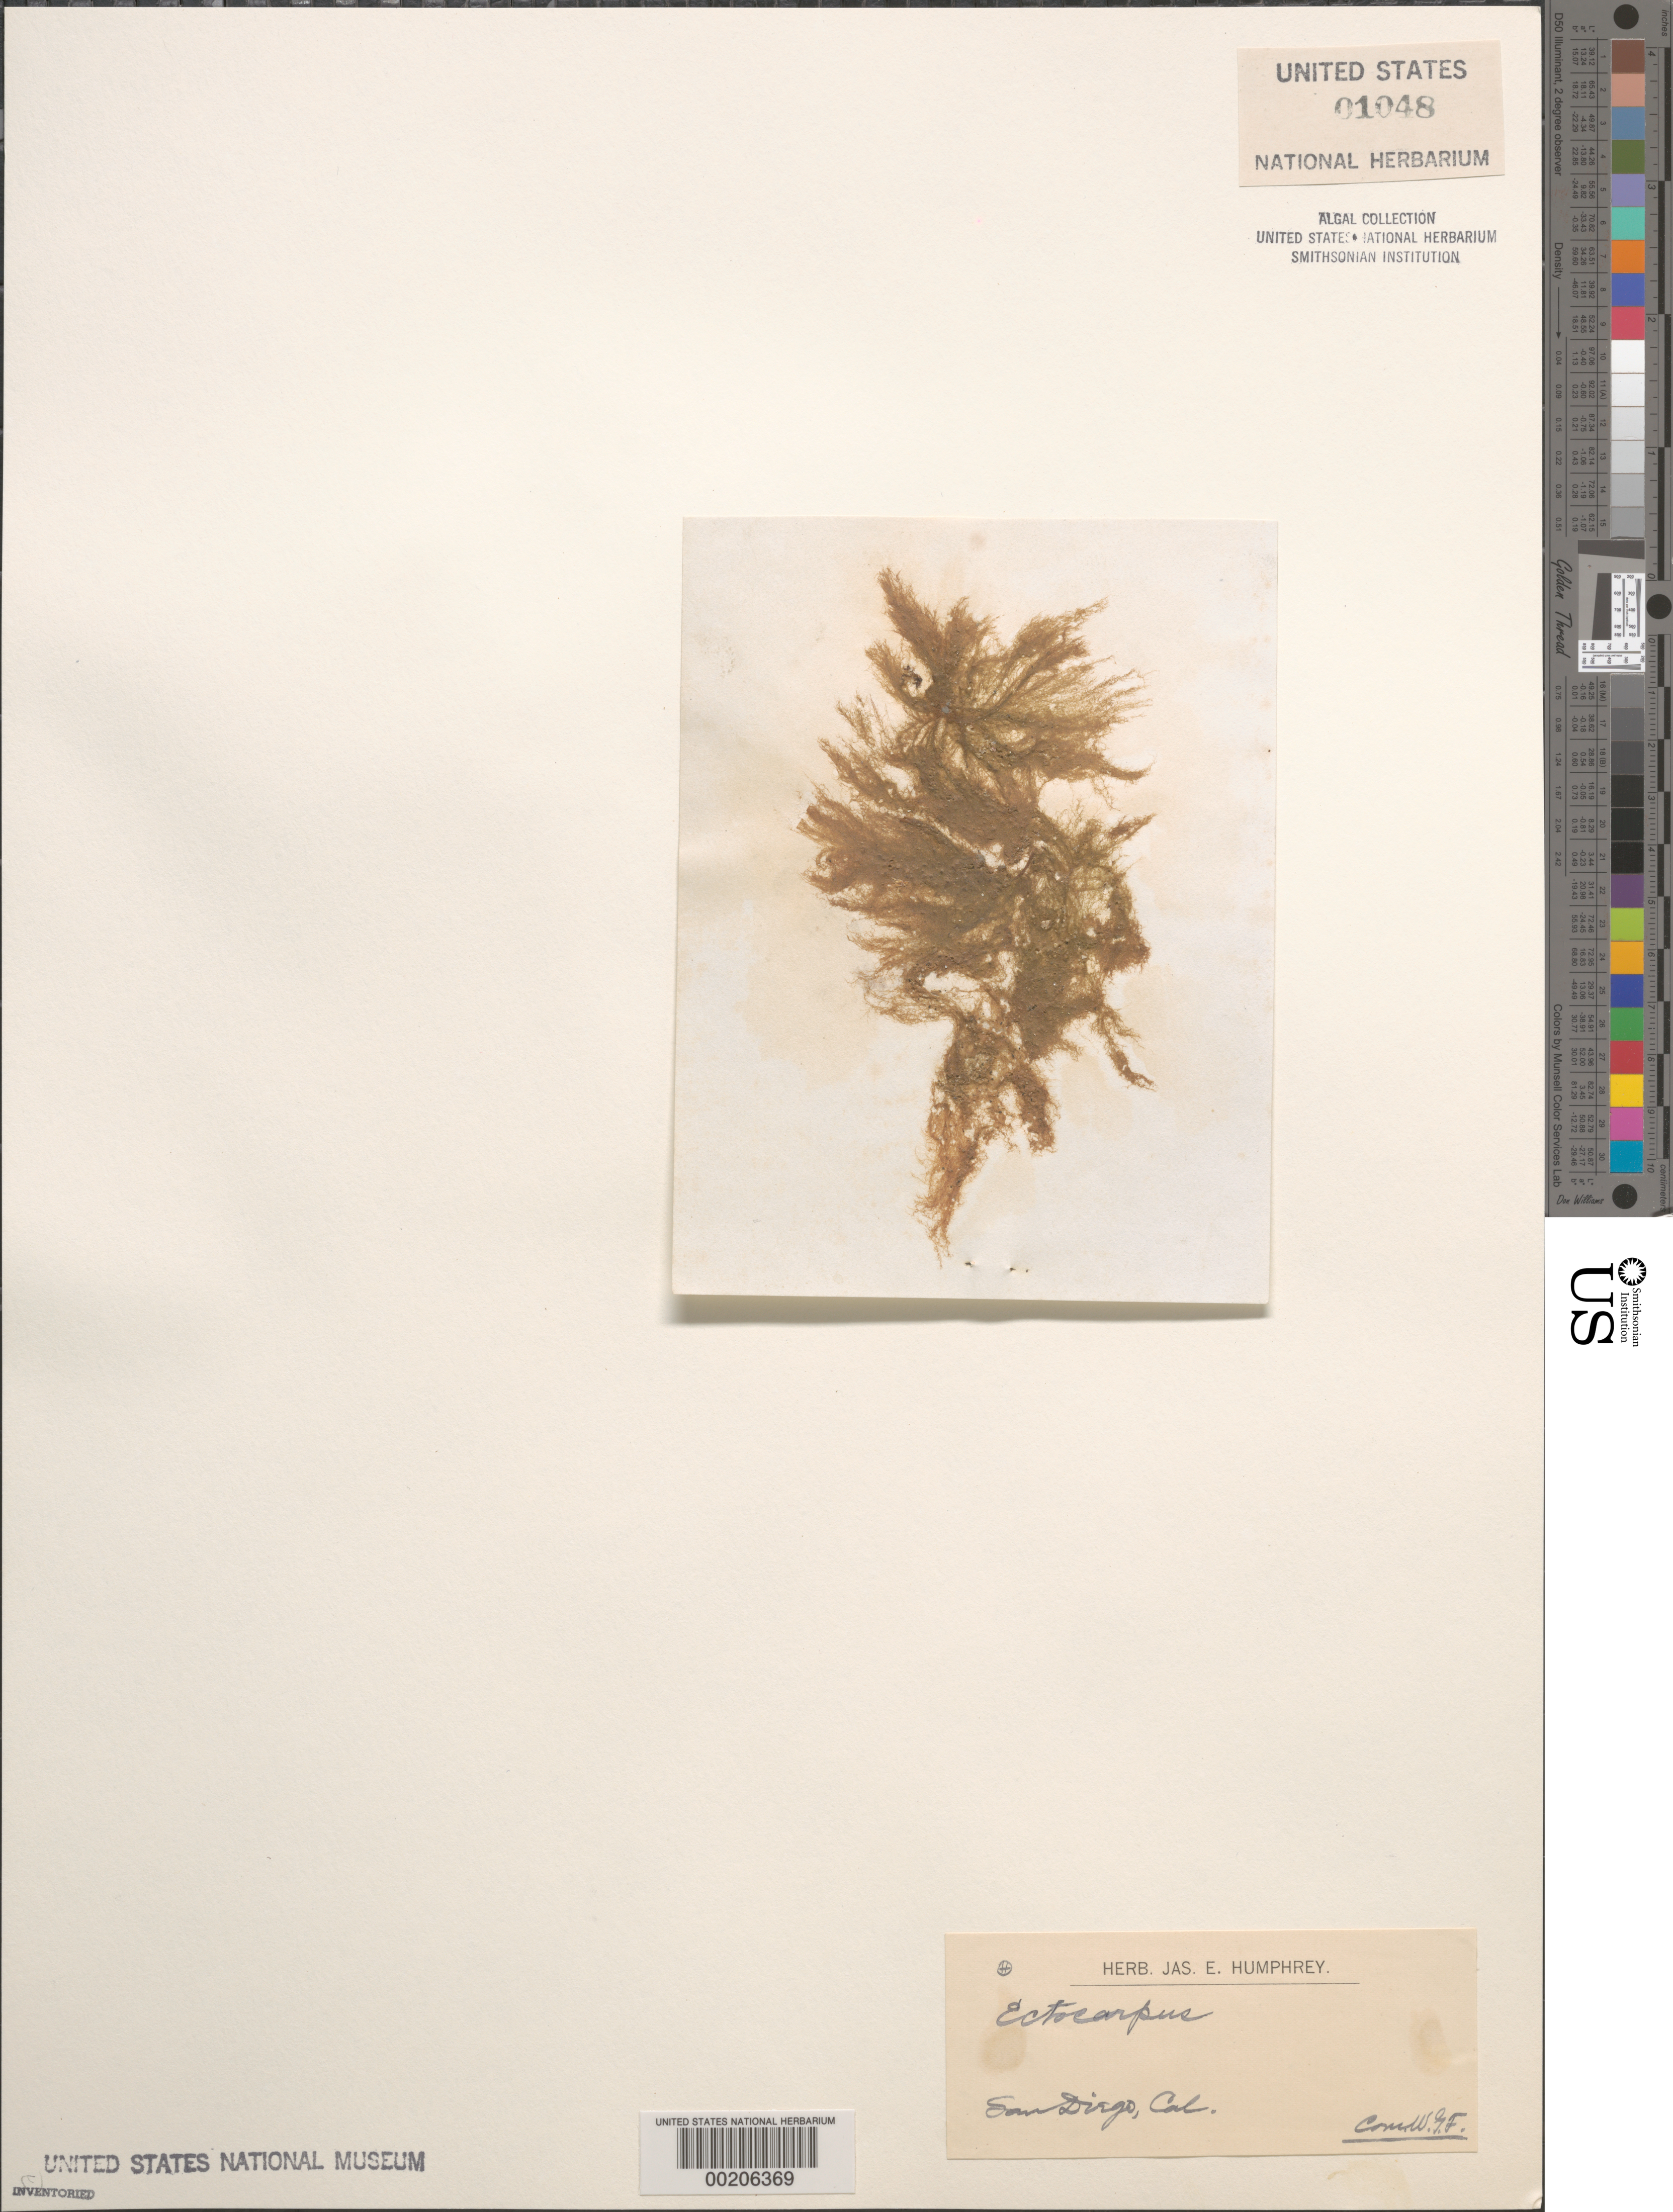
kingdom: Chromista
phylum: Ochrophyta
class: Phaeophyceae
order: Ectocarpales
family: Ectocarpaceae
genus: Ectocarpus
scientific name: Ectocarpus sp.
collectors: W. G. Farlow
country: United States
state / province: California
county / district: San Diego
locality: San Diego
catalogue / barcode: US 1048